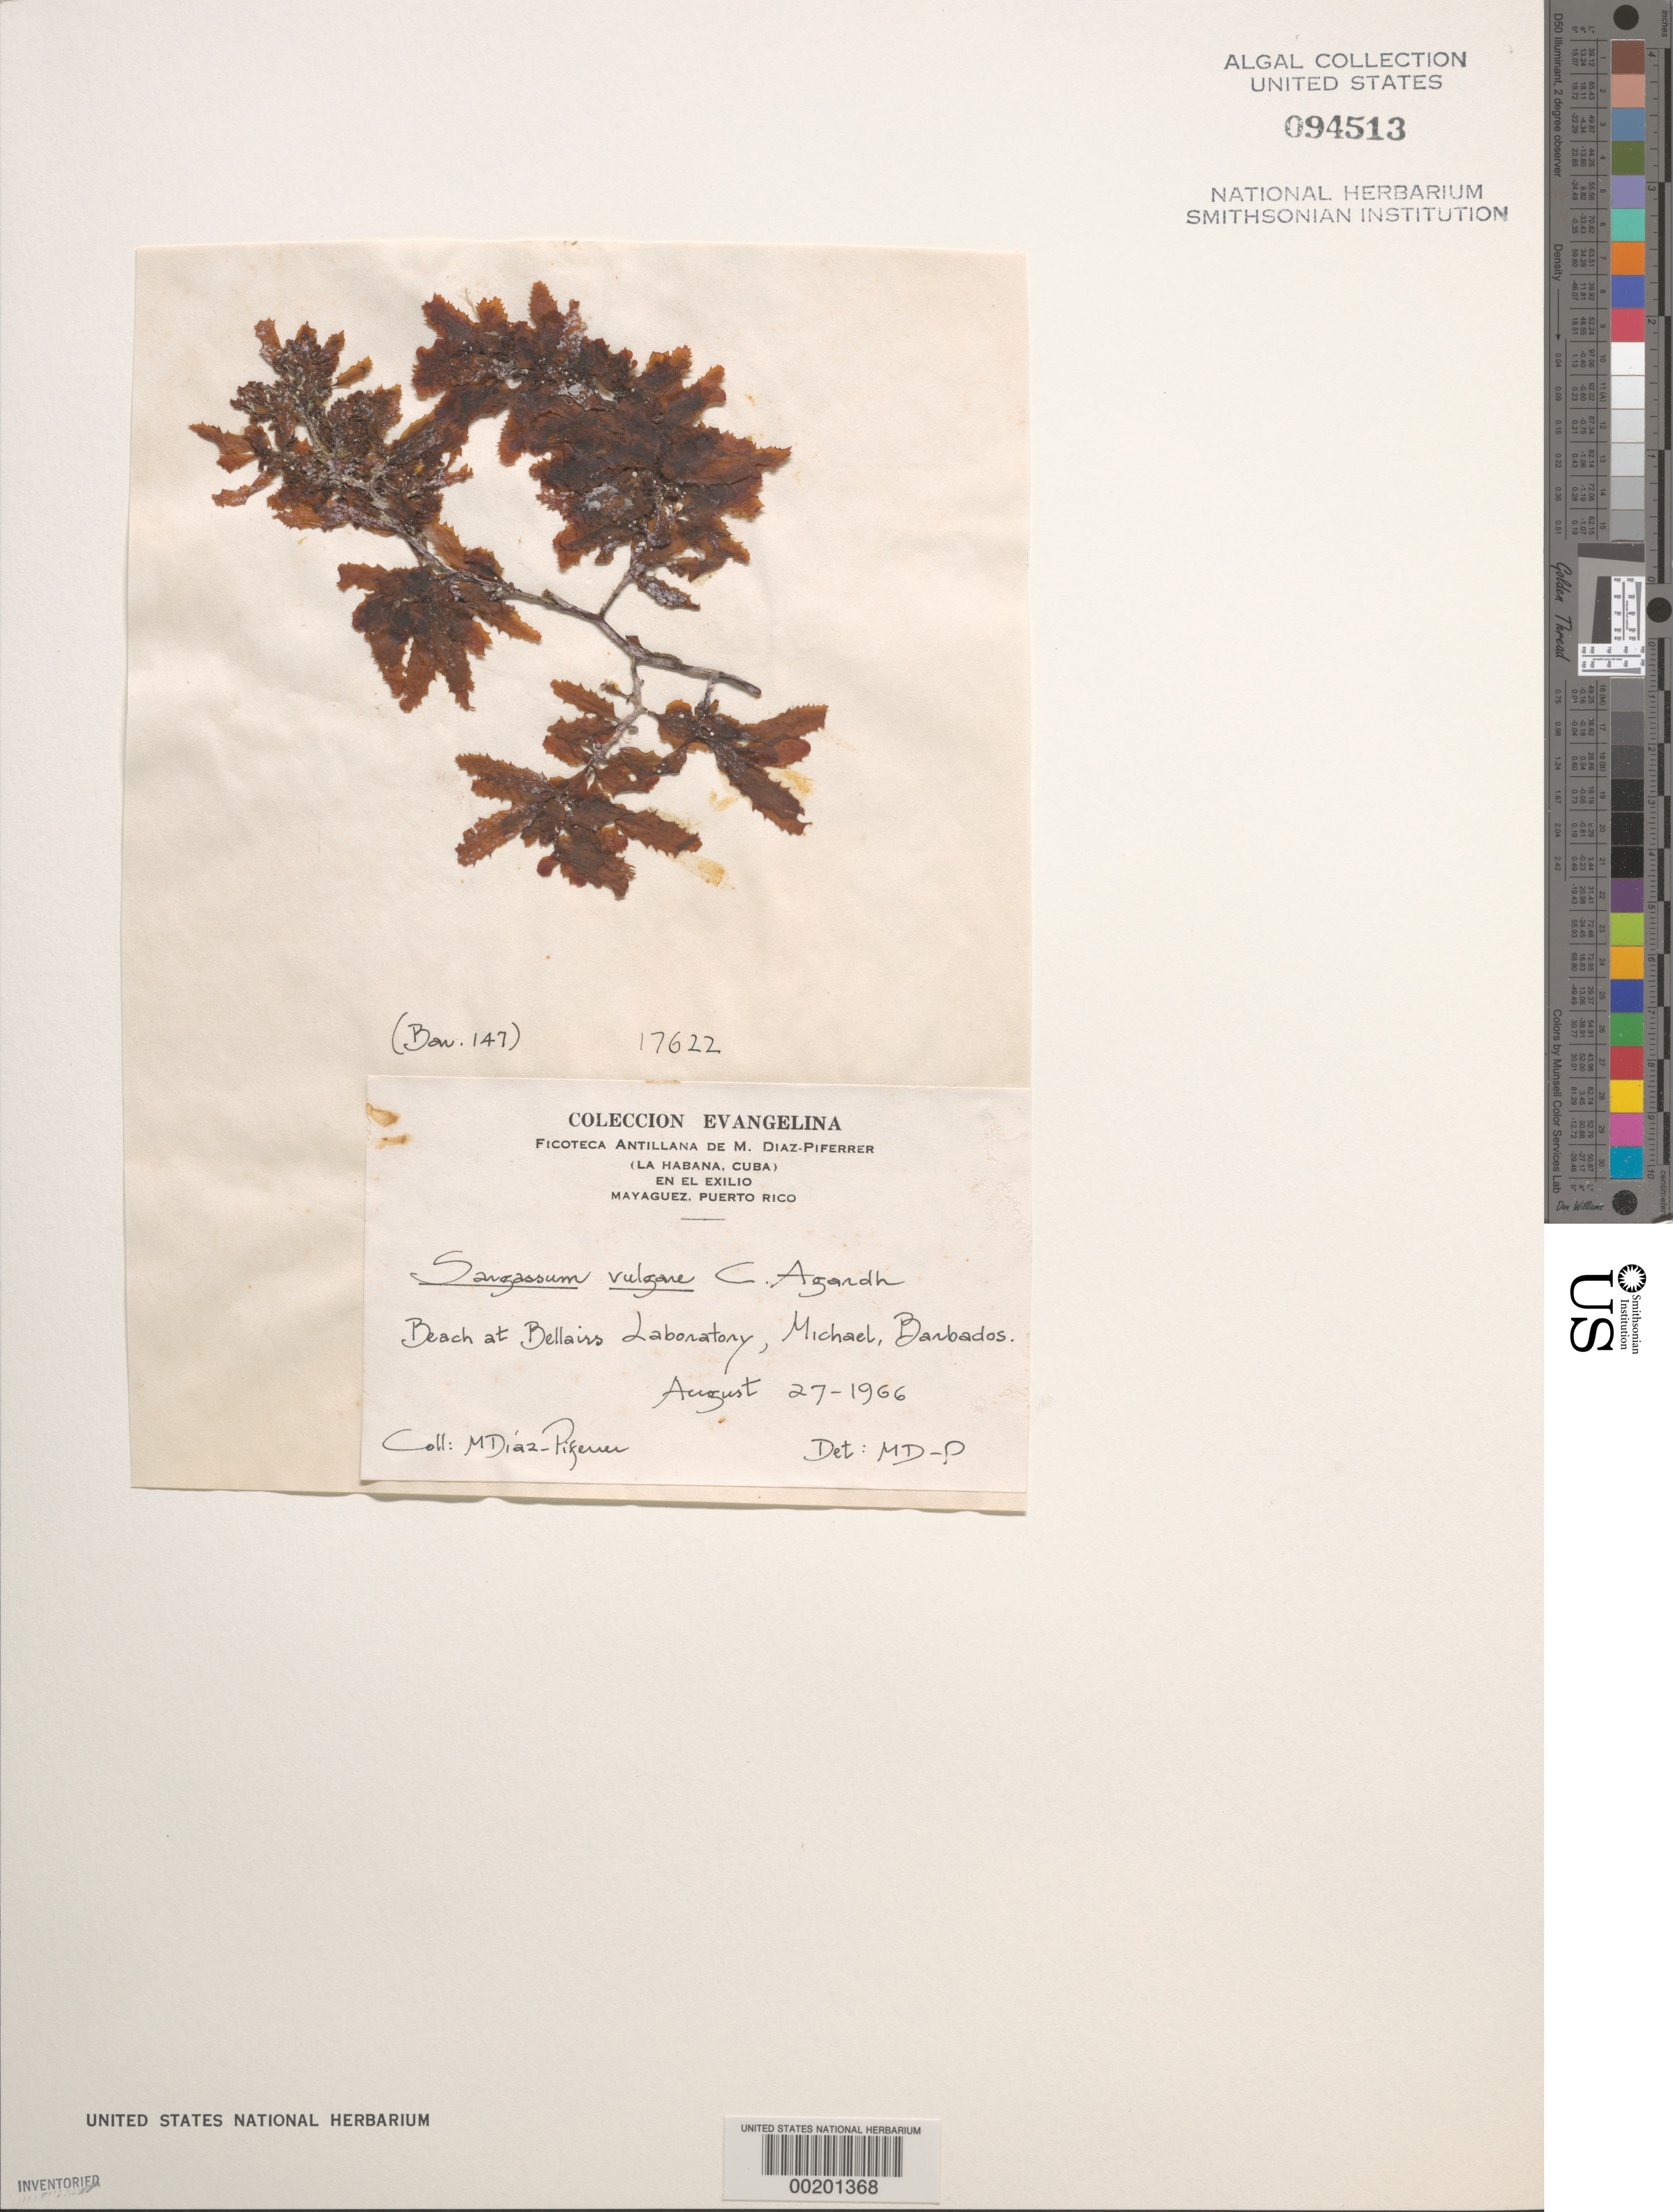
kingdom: Chromista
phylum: Ochrophyta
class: Phaeophyceae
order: Fucales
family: Sargassaceae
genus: Sargassum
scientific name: Sargassum vulgare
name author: C. Agardh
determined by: Diaz-Piferrer, M.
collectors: M. Diaz-Piferrer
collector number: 17622 & BAR. 147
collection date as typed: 27 Aug 1966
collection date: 1966-08-27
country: Barbados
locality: Michael, Bellairs Laboratory Beach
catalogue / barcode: US 94513